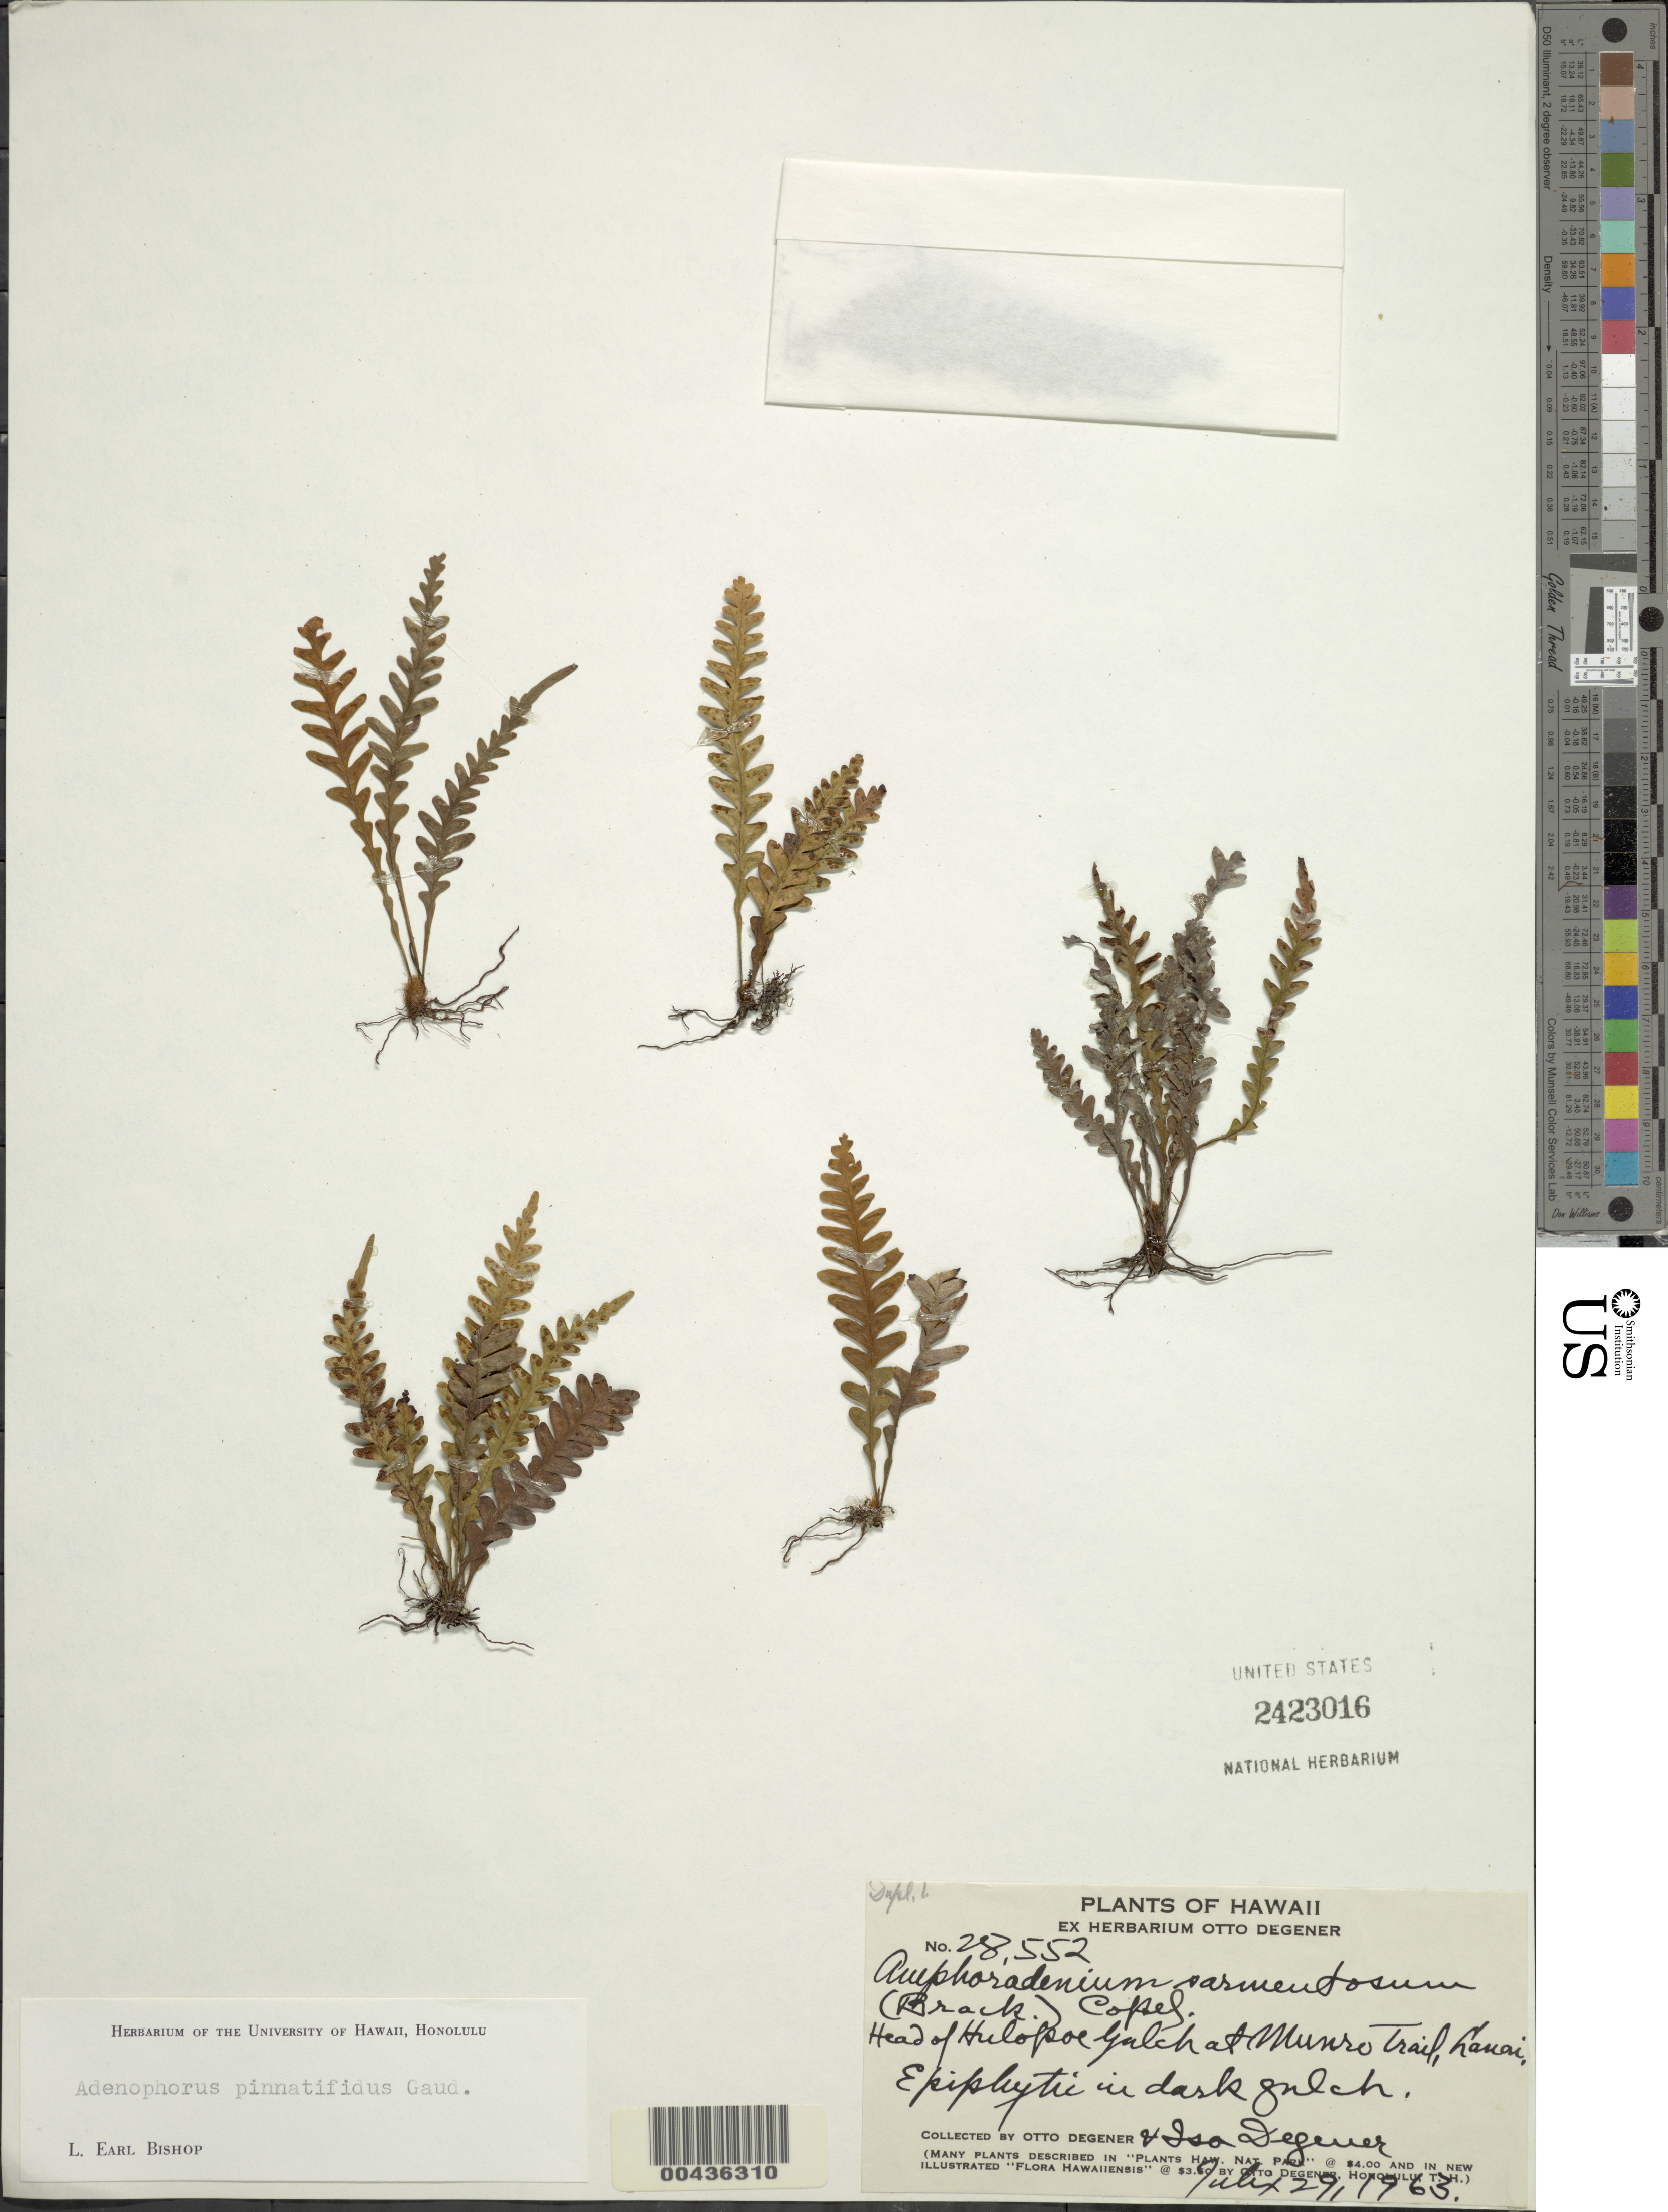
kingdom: Plantae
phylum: Tracheophyta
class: Polypodiopsida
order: Polypodiales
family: Polypodiaceae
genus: Adenophorus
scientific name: Adenophorus pinnatifidus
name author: Gaudich.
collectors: O. Degener & I. Degener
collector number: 28552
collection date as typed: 29 Jul 1963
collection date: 1963-07-29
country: United States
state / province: Hawaii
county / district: Maui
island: Lana'i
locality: Head of Hulopoe Gulch at Munro Trail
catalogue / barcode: US 2423016